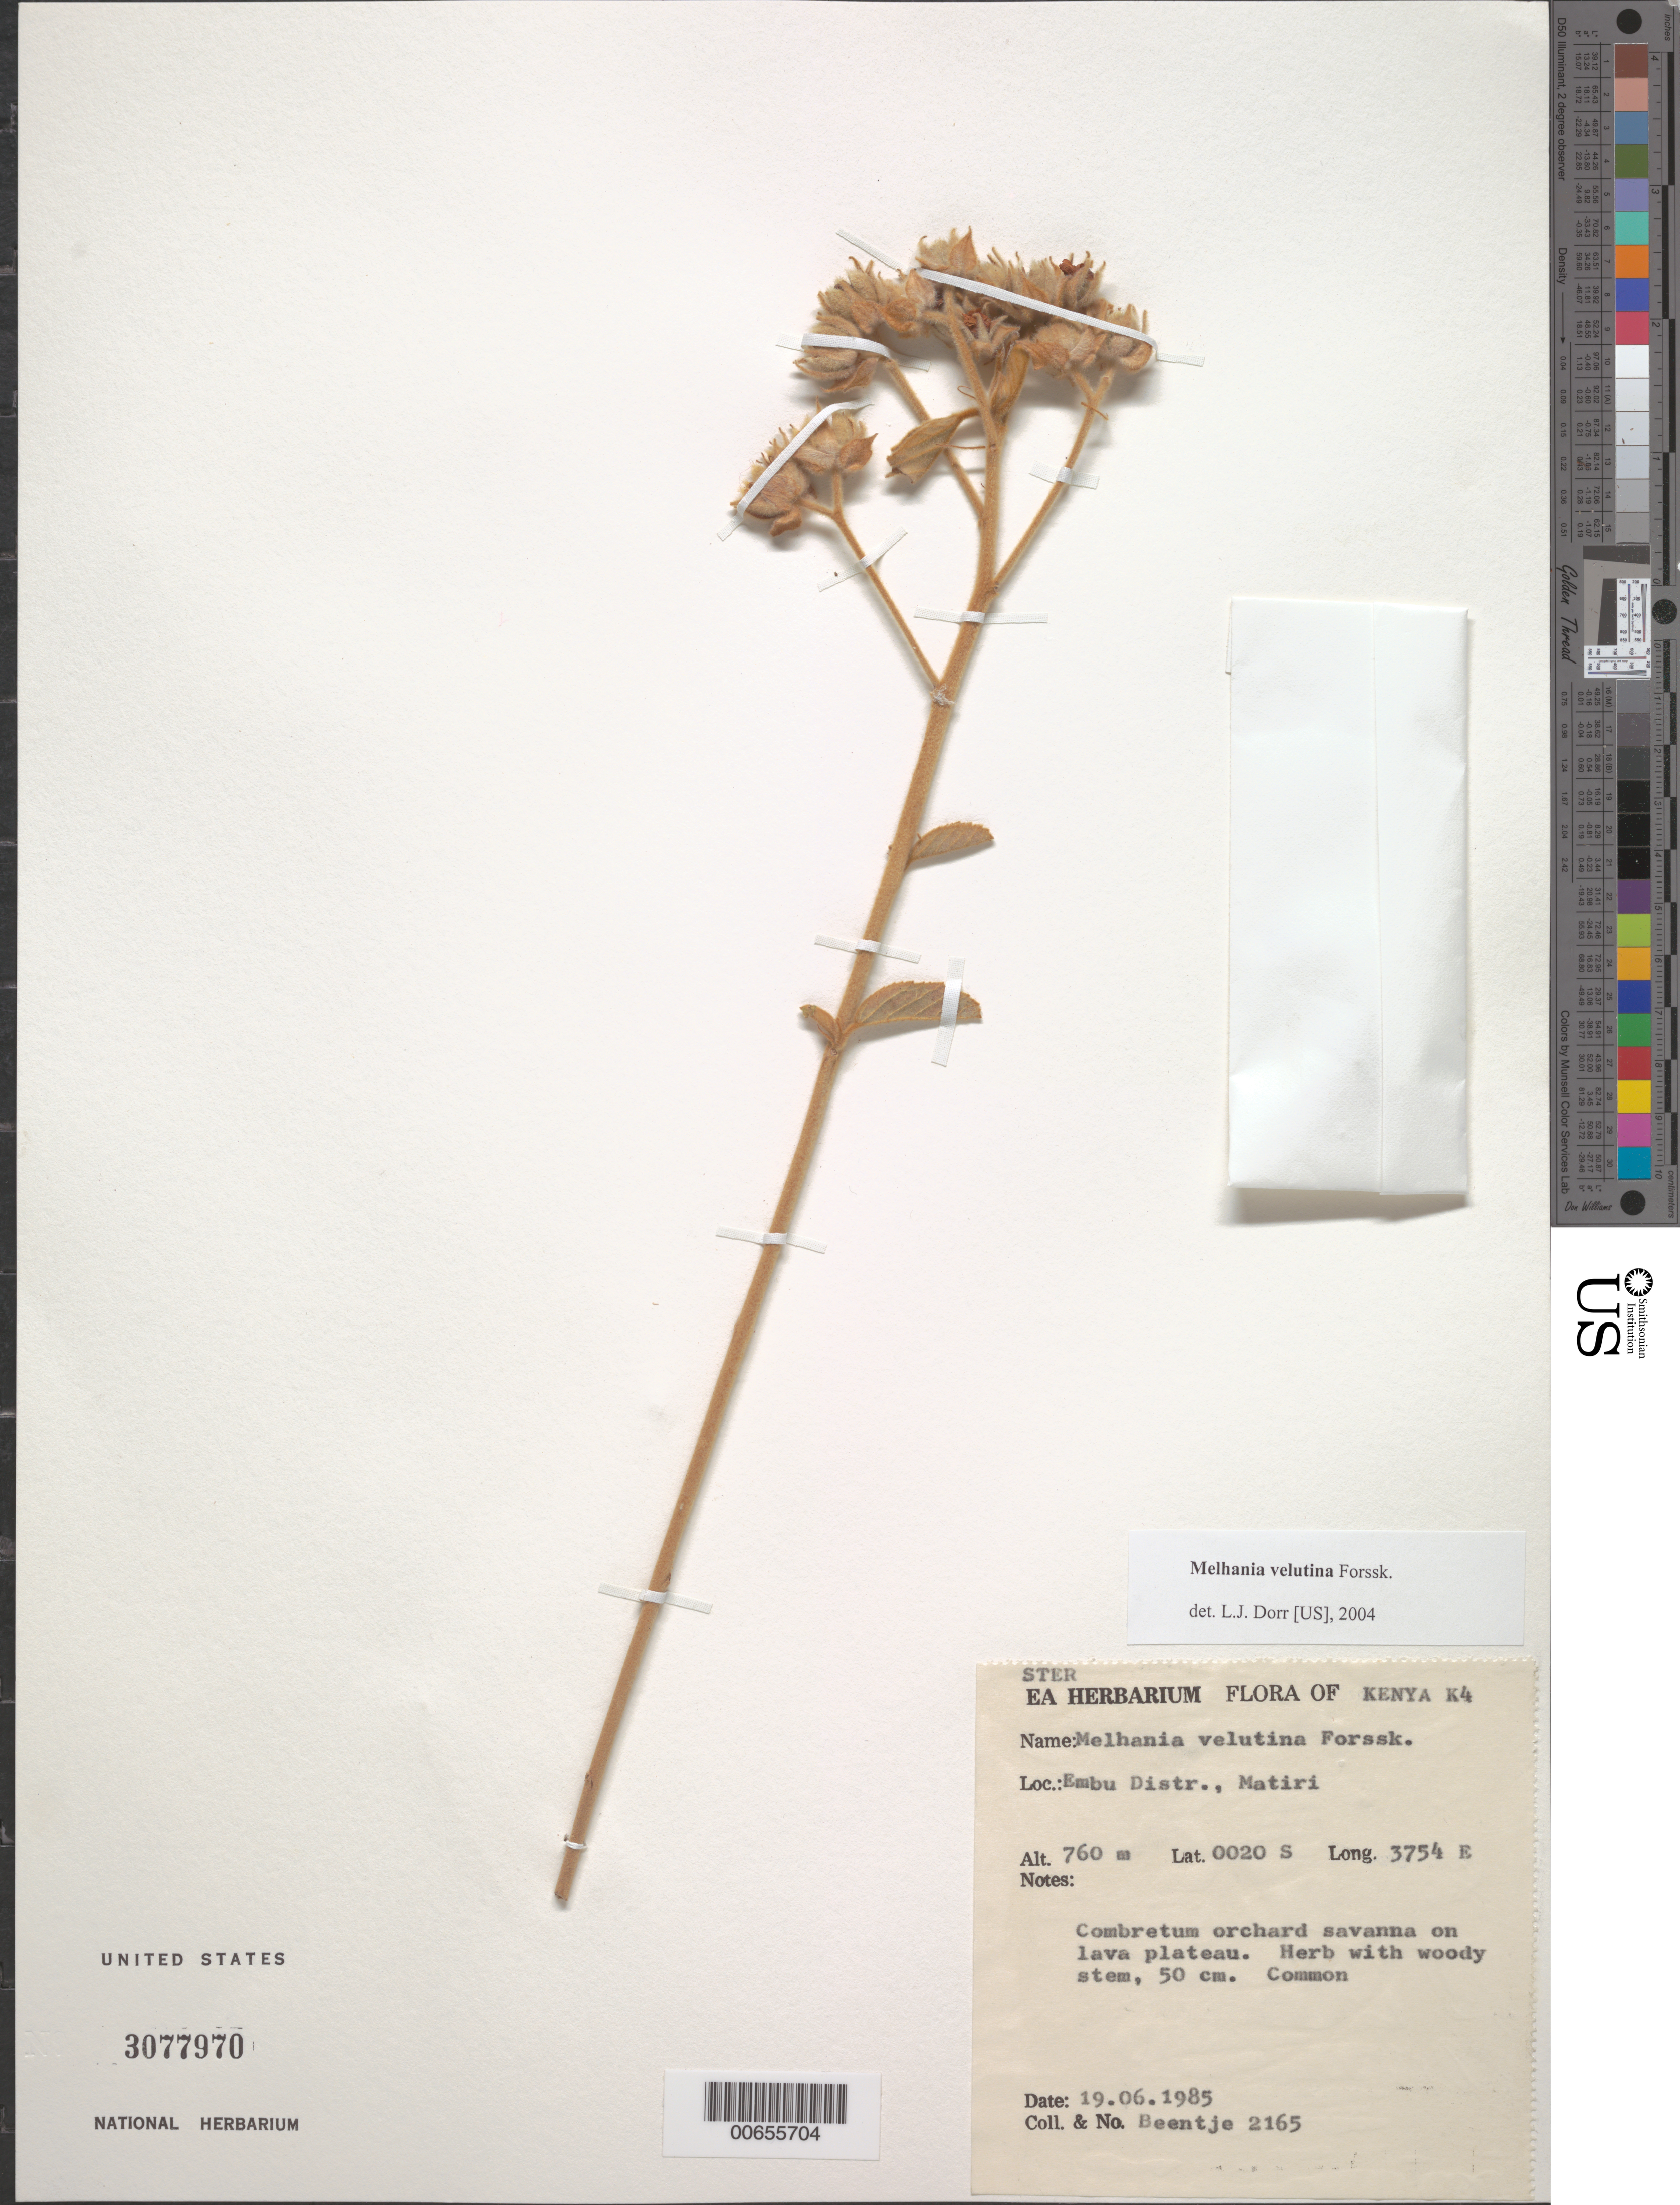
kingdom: Plantae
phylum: Tracheophyta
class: Magnoliopsida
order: Malvales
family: Malvaceae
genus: Melhania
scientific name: Melhania velutina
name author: Forssk.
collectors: -- Beentje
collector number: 2165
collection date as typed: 19 Jun 1985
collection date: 1985-06-19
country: Kenya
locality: [K4] Ambu Distr., Matiri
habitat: Combretum orchard savanna on lava plateau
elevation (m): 760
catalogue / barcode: US 3077970